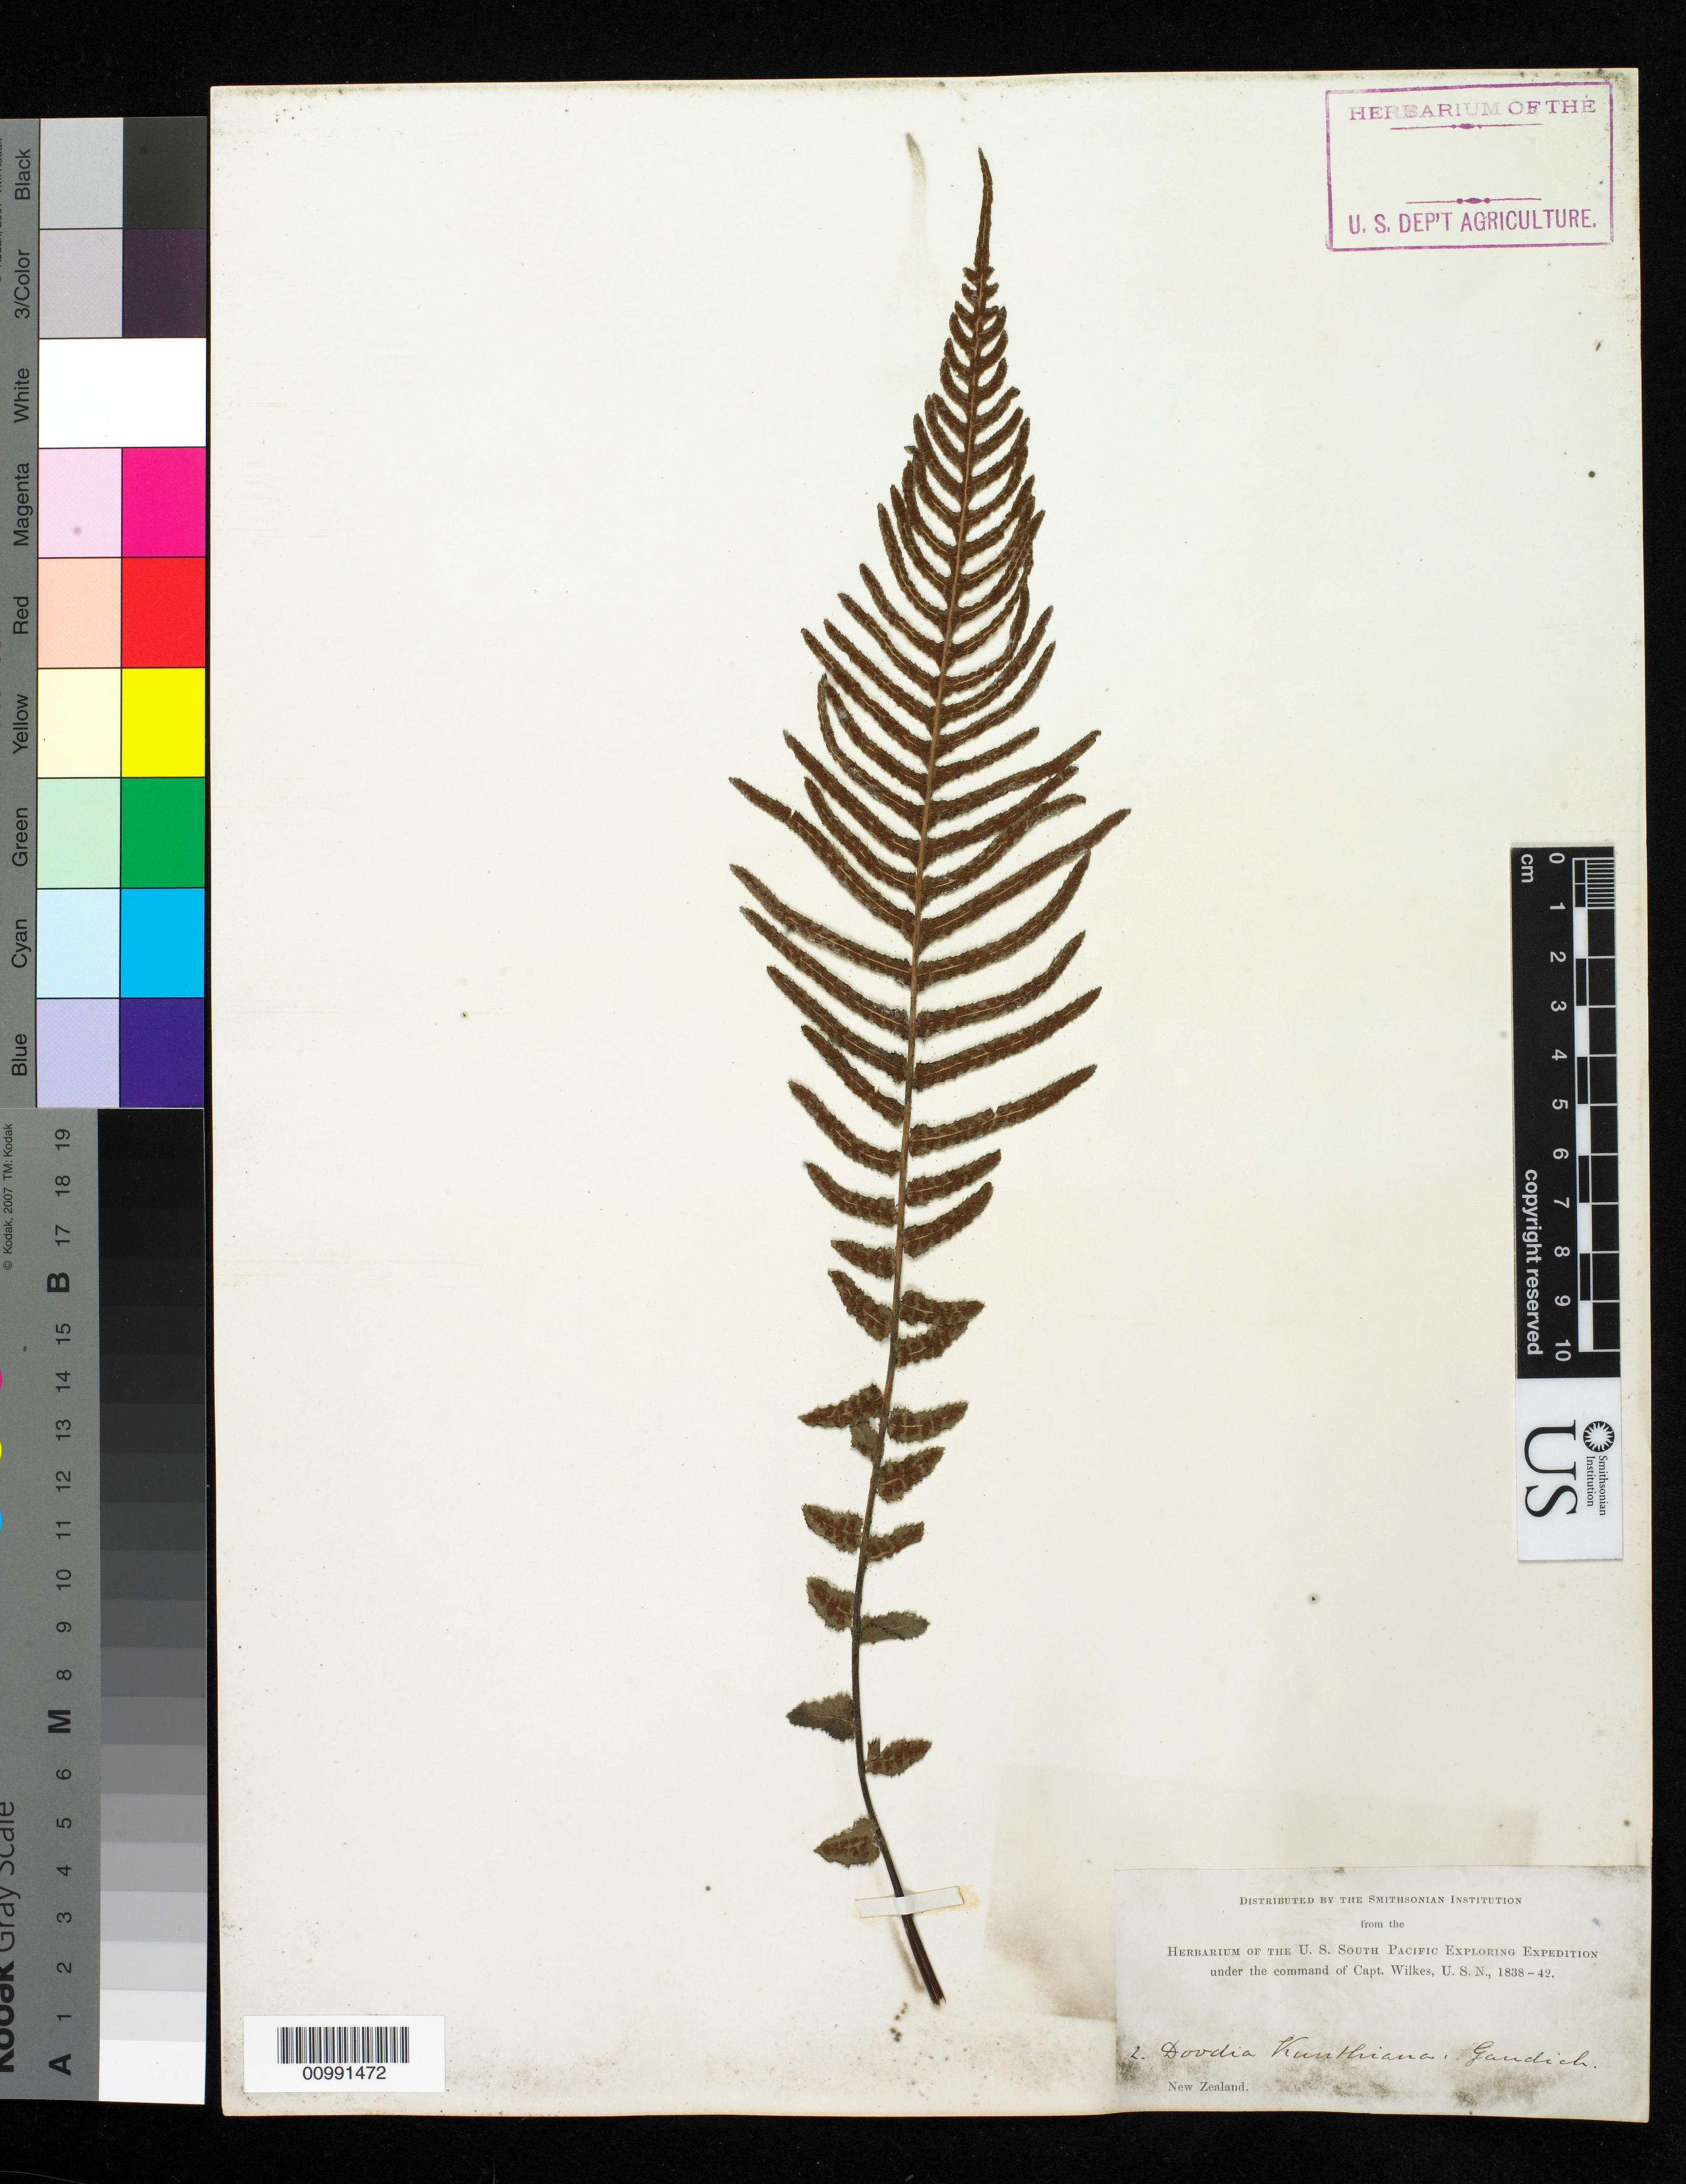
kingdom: Plantae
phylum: Tracheophyta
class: Polypodiopsida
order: Polypodiales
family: Blechnaceae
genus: Blechnum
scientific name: Blechnum medium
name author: (R. Br.) Christenh.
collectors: Wilkes Explor. Exped.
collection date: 1838/1842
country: New Zealand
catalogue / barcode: US 98702